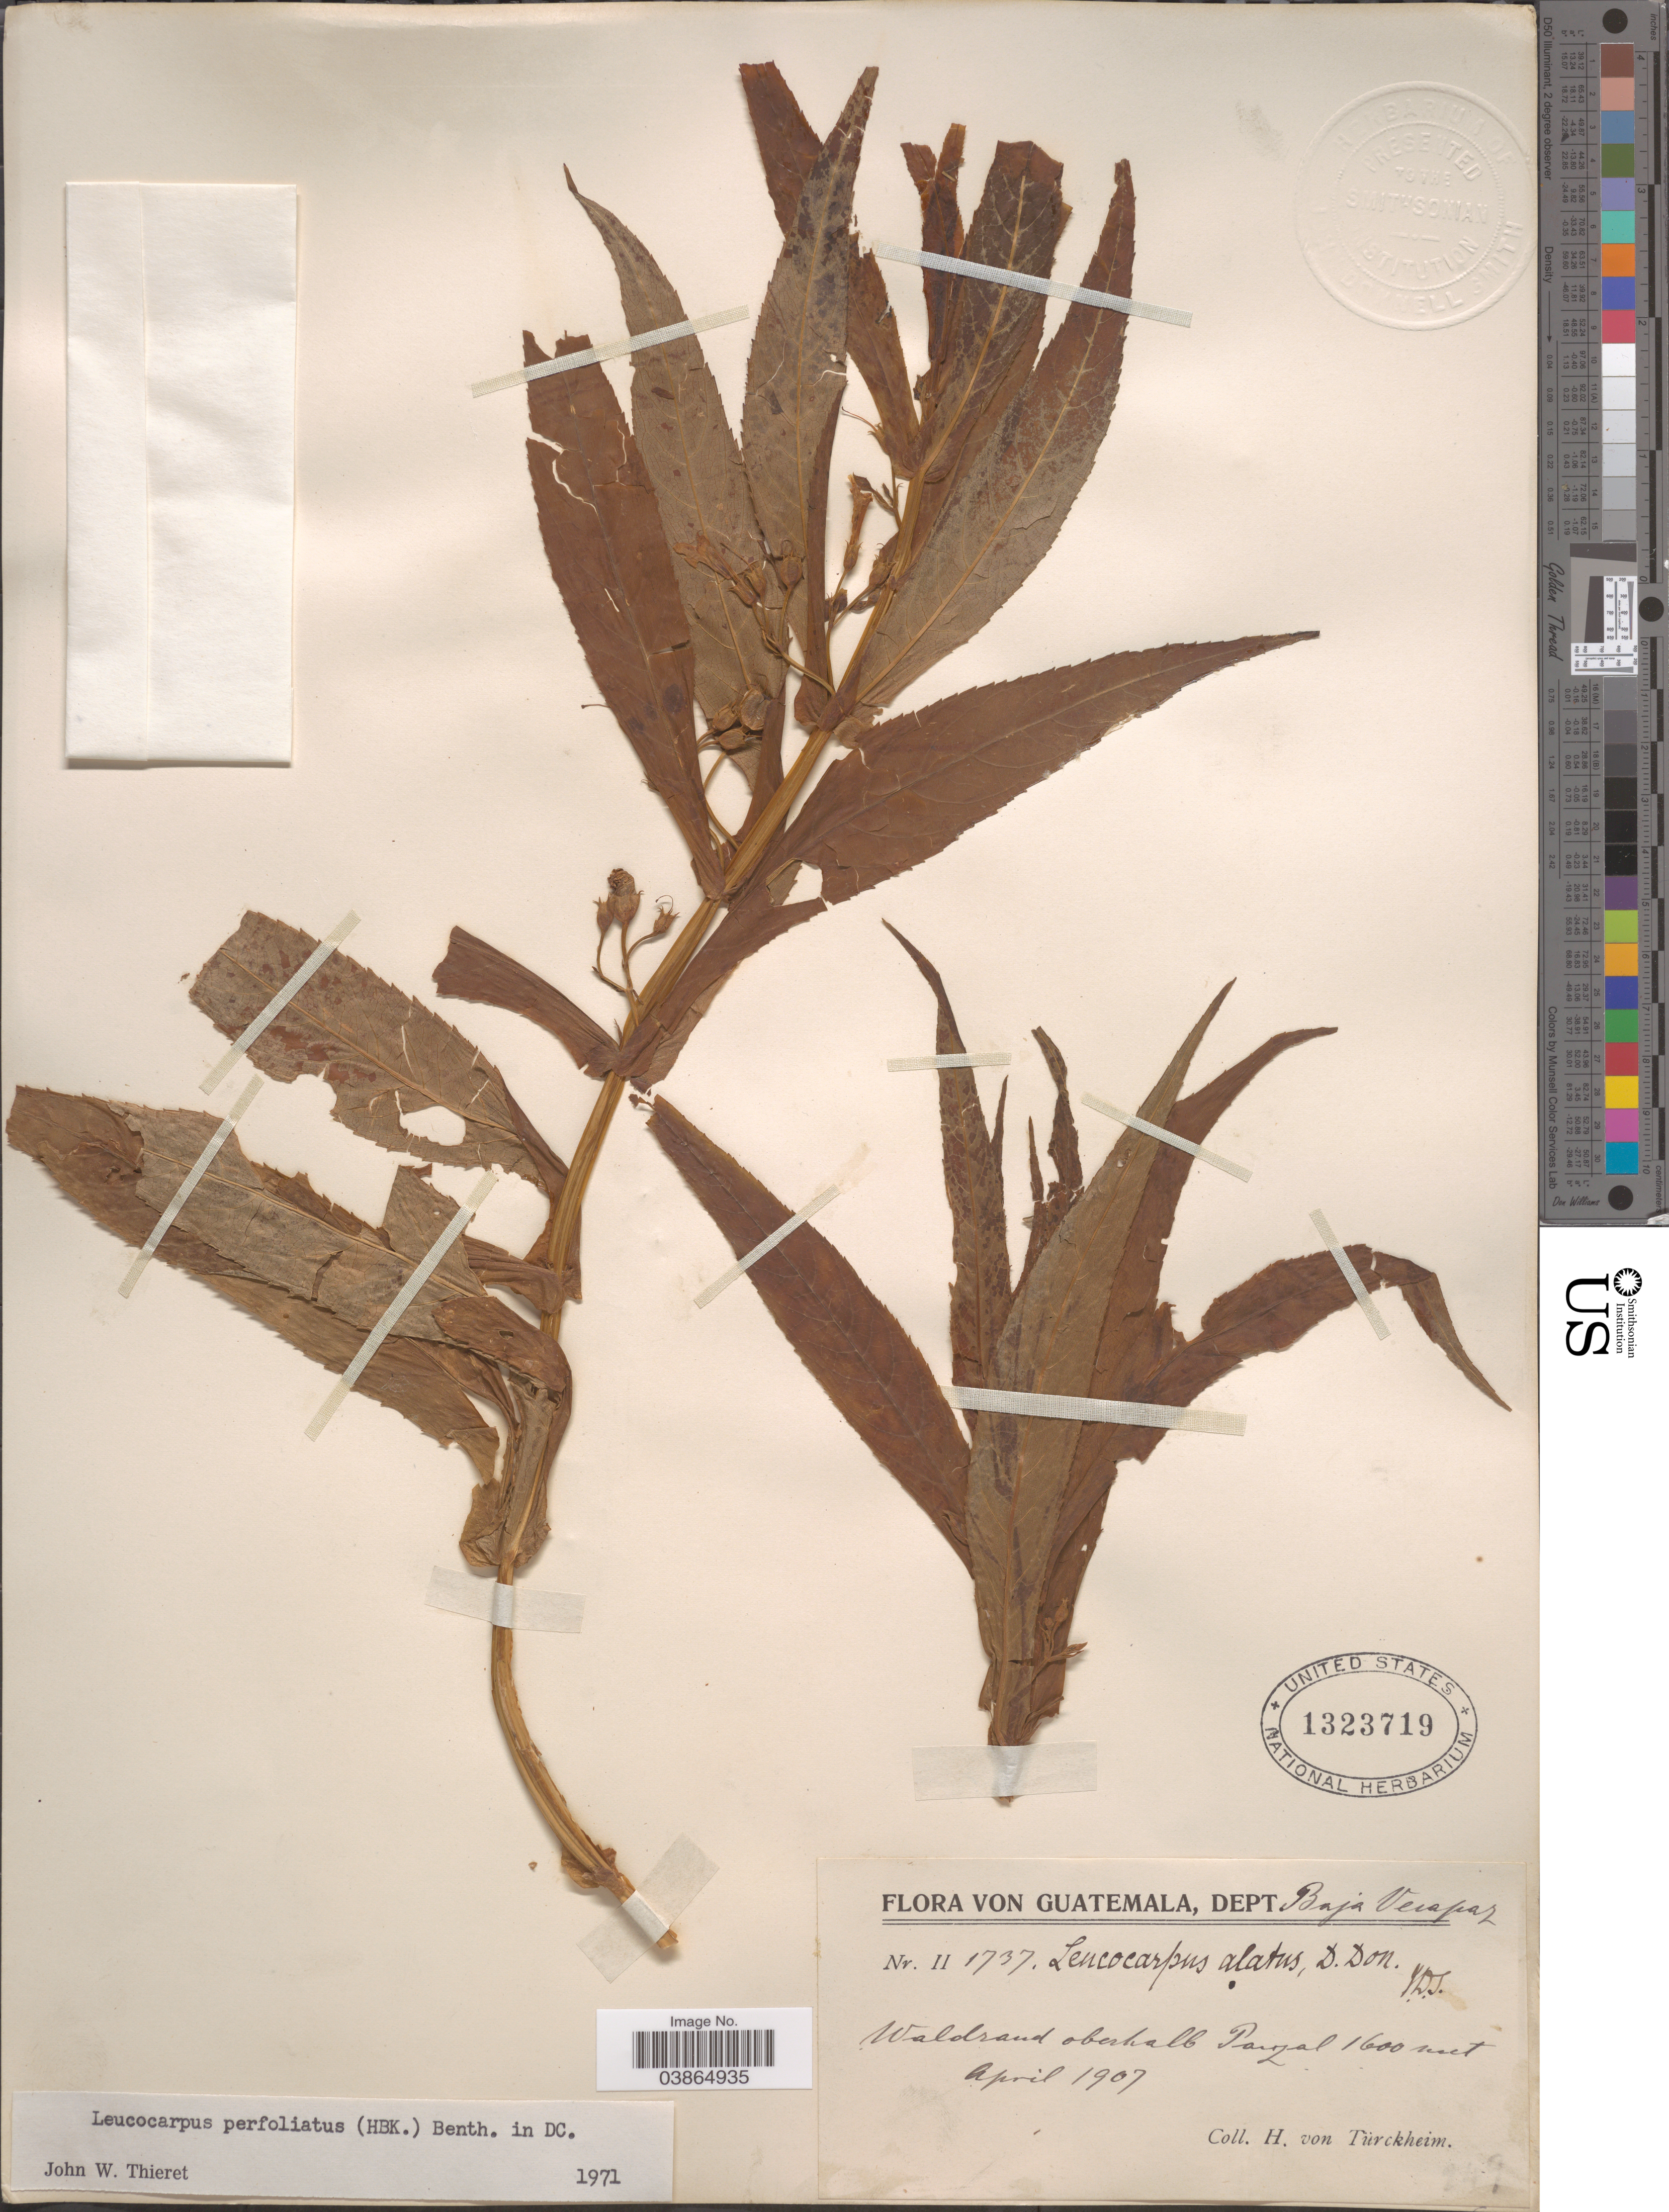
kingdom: Plantae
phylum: Tracheophyta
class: Magnoliopsida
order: Lamiales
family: Phrymaceae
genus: Leucocarpus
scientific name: Leucocarpus perfoliatus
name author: (Kunth) Benth.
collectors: H. von Türckheim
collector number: II 1737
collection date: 1907-04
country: Guatemala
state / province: Baja Verapaz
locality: Dept. Baja Verapaz. Waldrand oberhalb Panzal.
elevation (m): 1600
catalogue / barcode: US 1323719